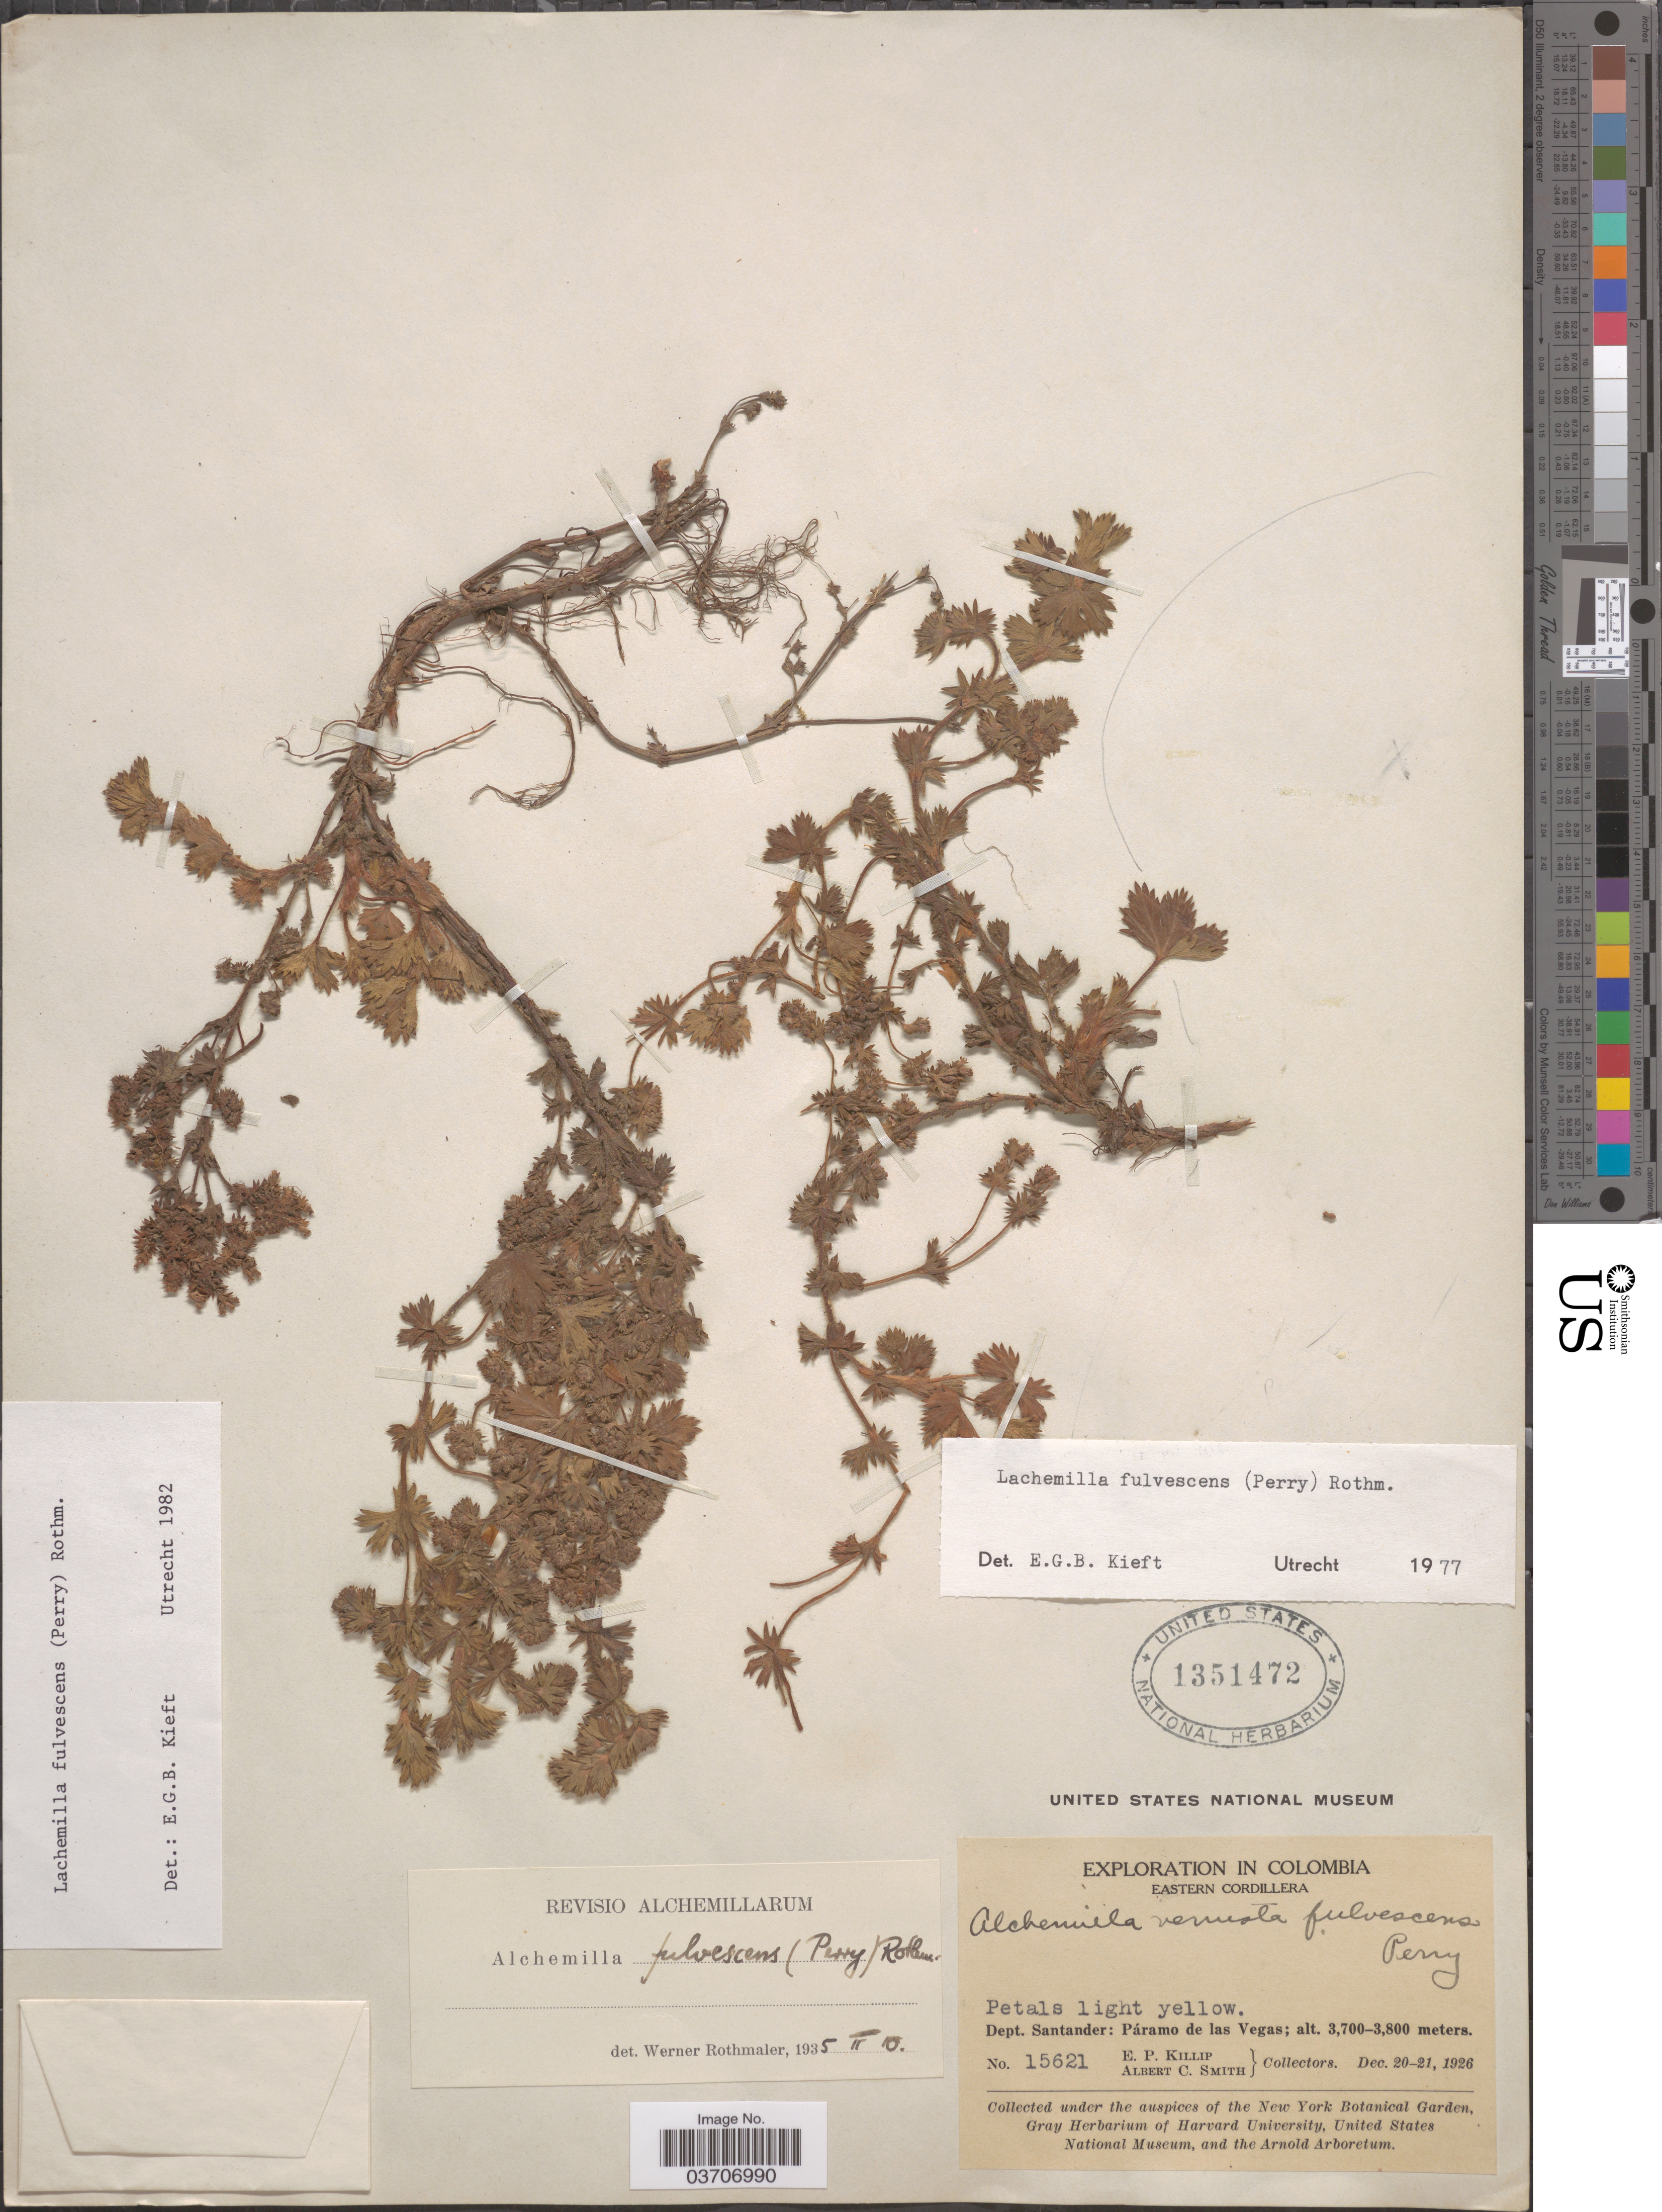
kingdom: Plantae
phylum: Tracheophyta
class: Magnoliopsida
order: Rosales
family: Rosaceae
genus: Lachemilla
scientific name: Lachemilla fulvescens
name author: (L.M. Perry) Rothm.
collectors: E. P. Killip & A. C. Smith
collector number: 15621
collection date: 1926-12-20/1926-12-21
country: Colombia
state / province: Santander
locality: Eastern Cordillera. Dept. Santander: Páramo de las Vegas.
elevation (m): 3700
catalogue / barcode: US 1351472